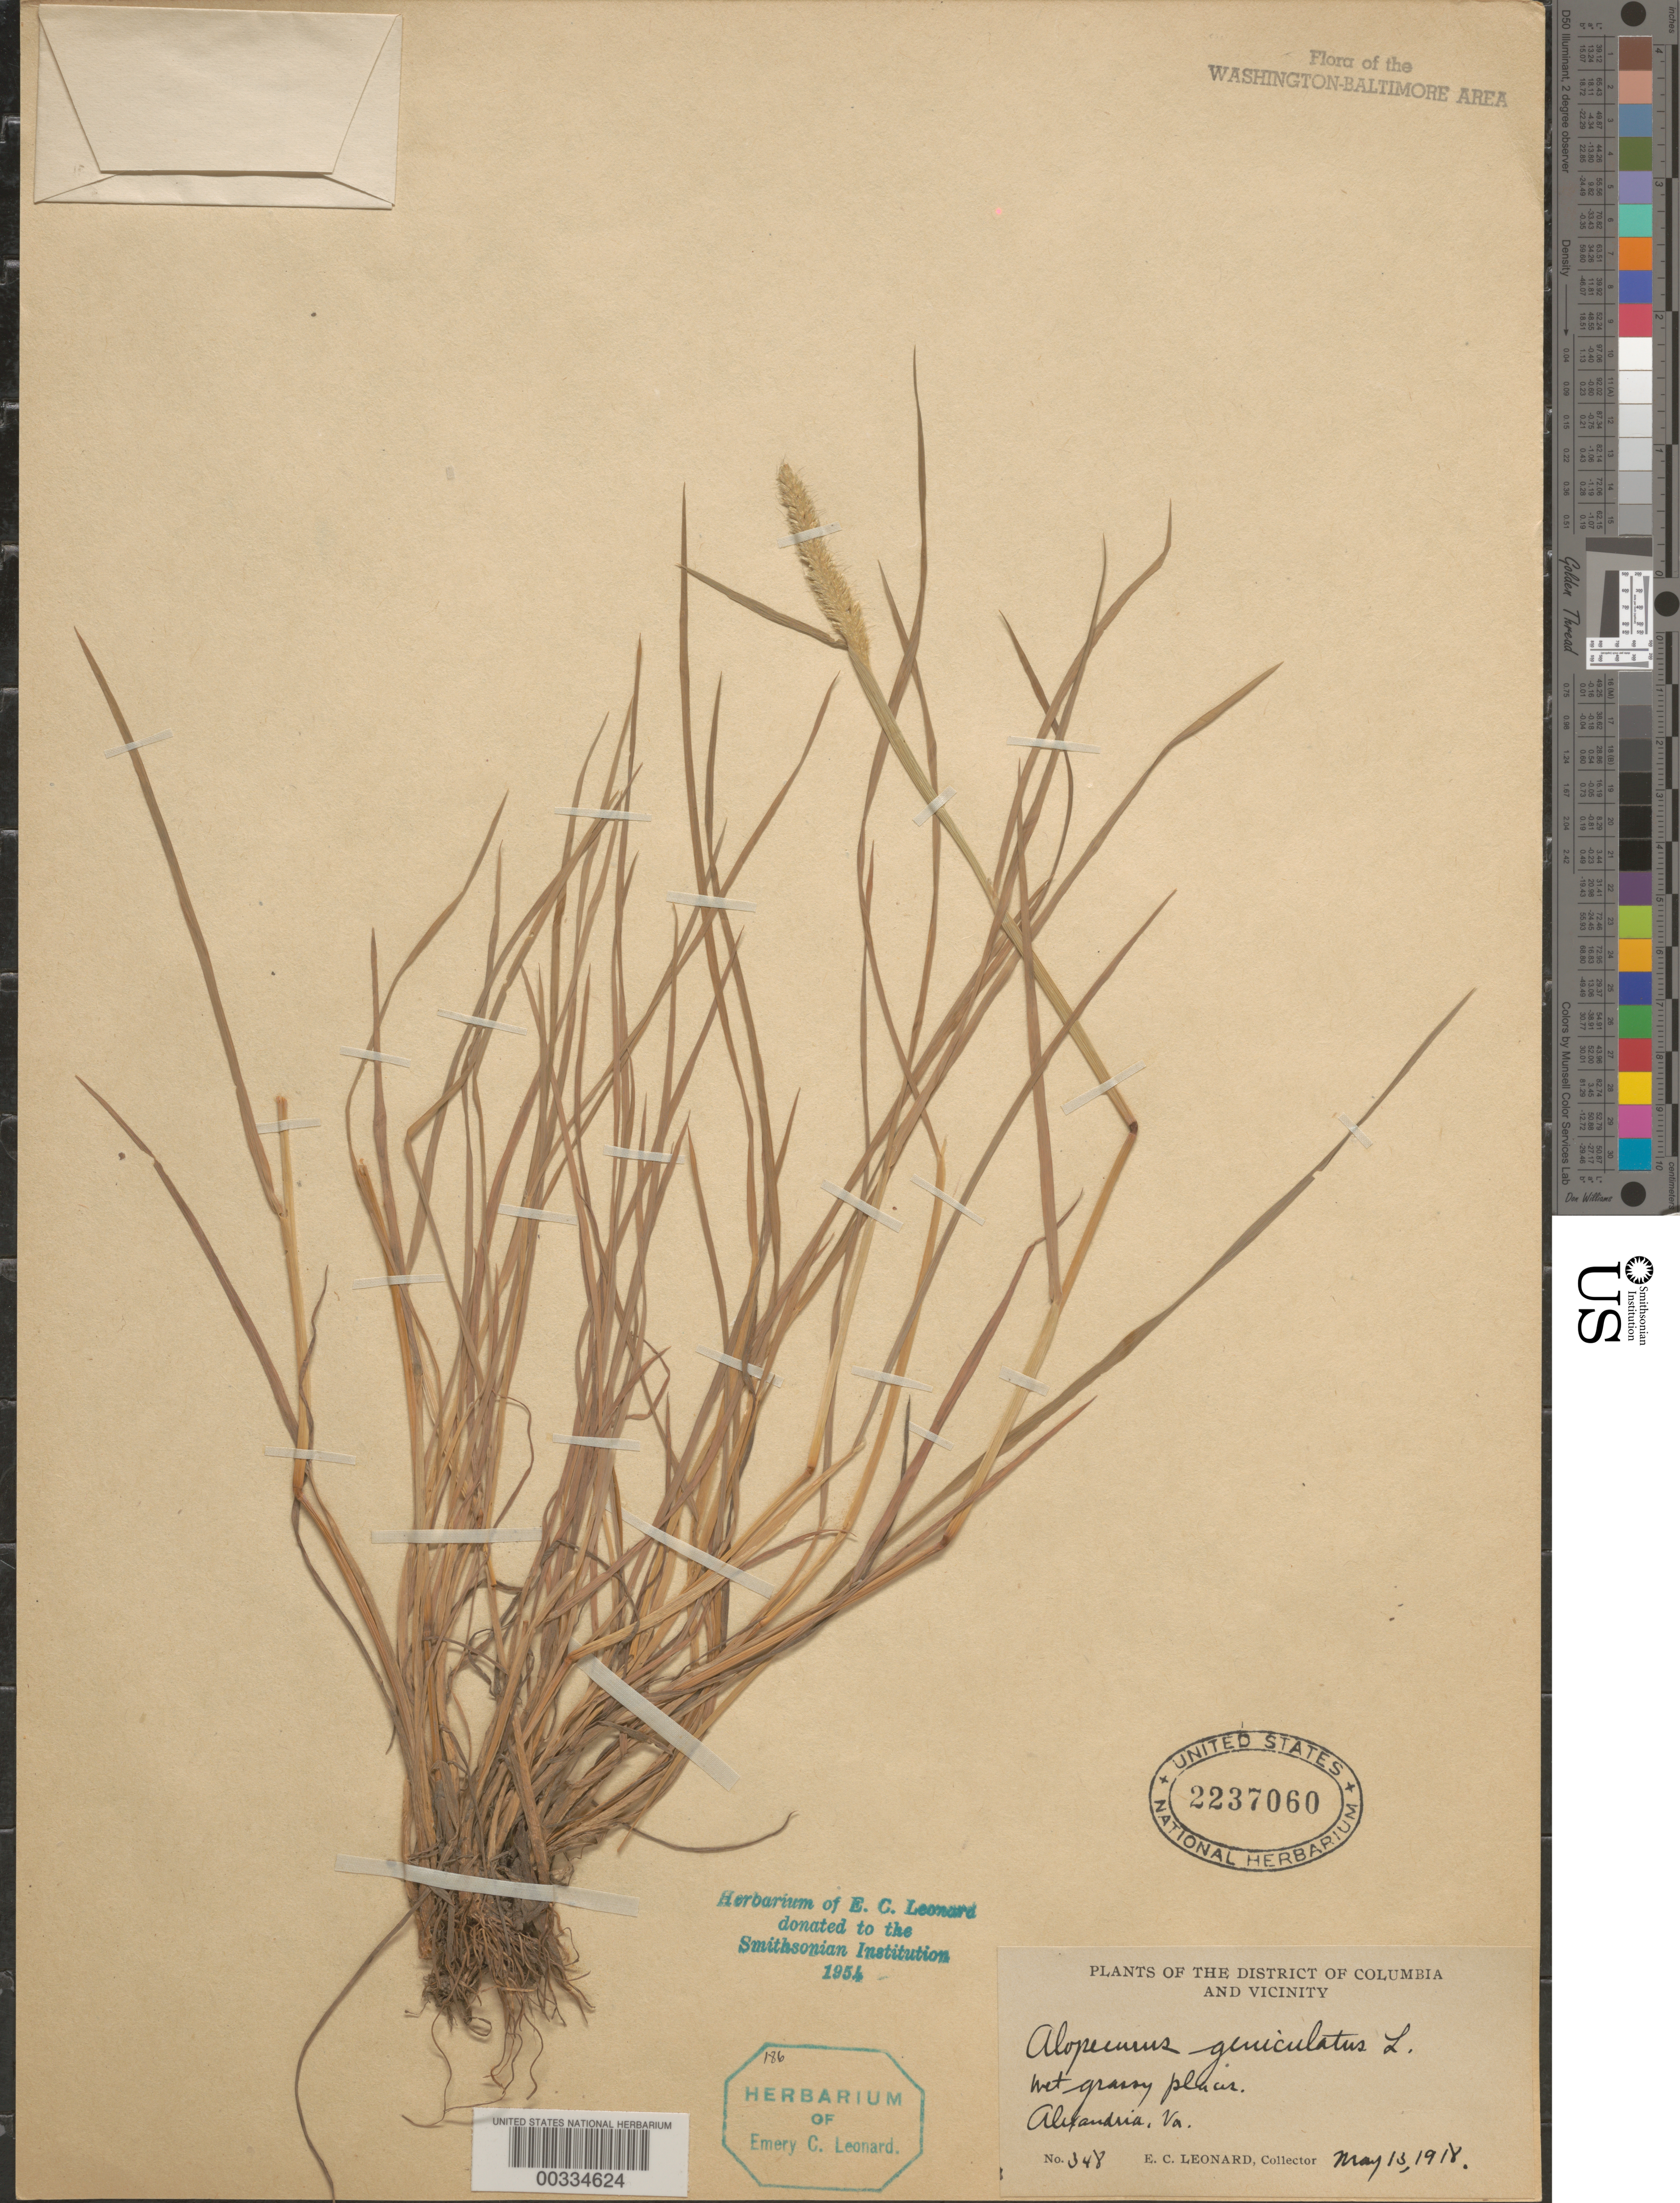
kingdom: Plantae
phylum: Tracheophyta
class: Liliopsida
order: Poales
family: Poaceae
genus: Alopecurus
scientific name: Alopecurus geniculatus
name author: L.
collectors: E. C. Leonard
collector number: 348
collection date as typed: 13 May 1918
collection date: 1918-05-13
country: United States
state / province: Virginia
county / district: City of Alexandria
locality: Alexandria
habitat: Wet grassy places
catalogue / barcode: US 2237060